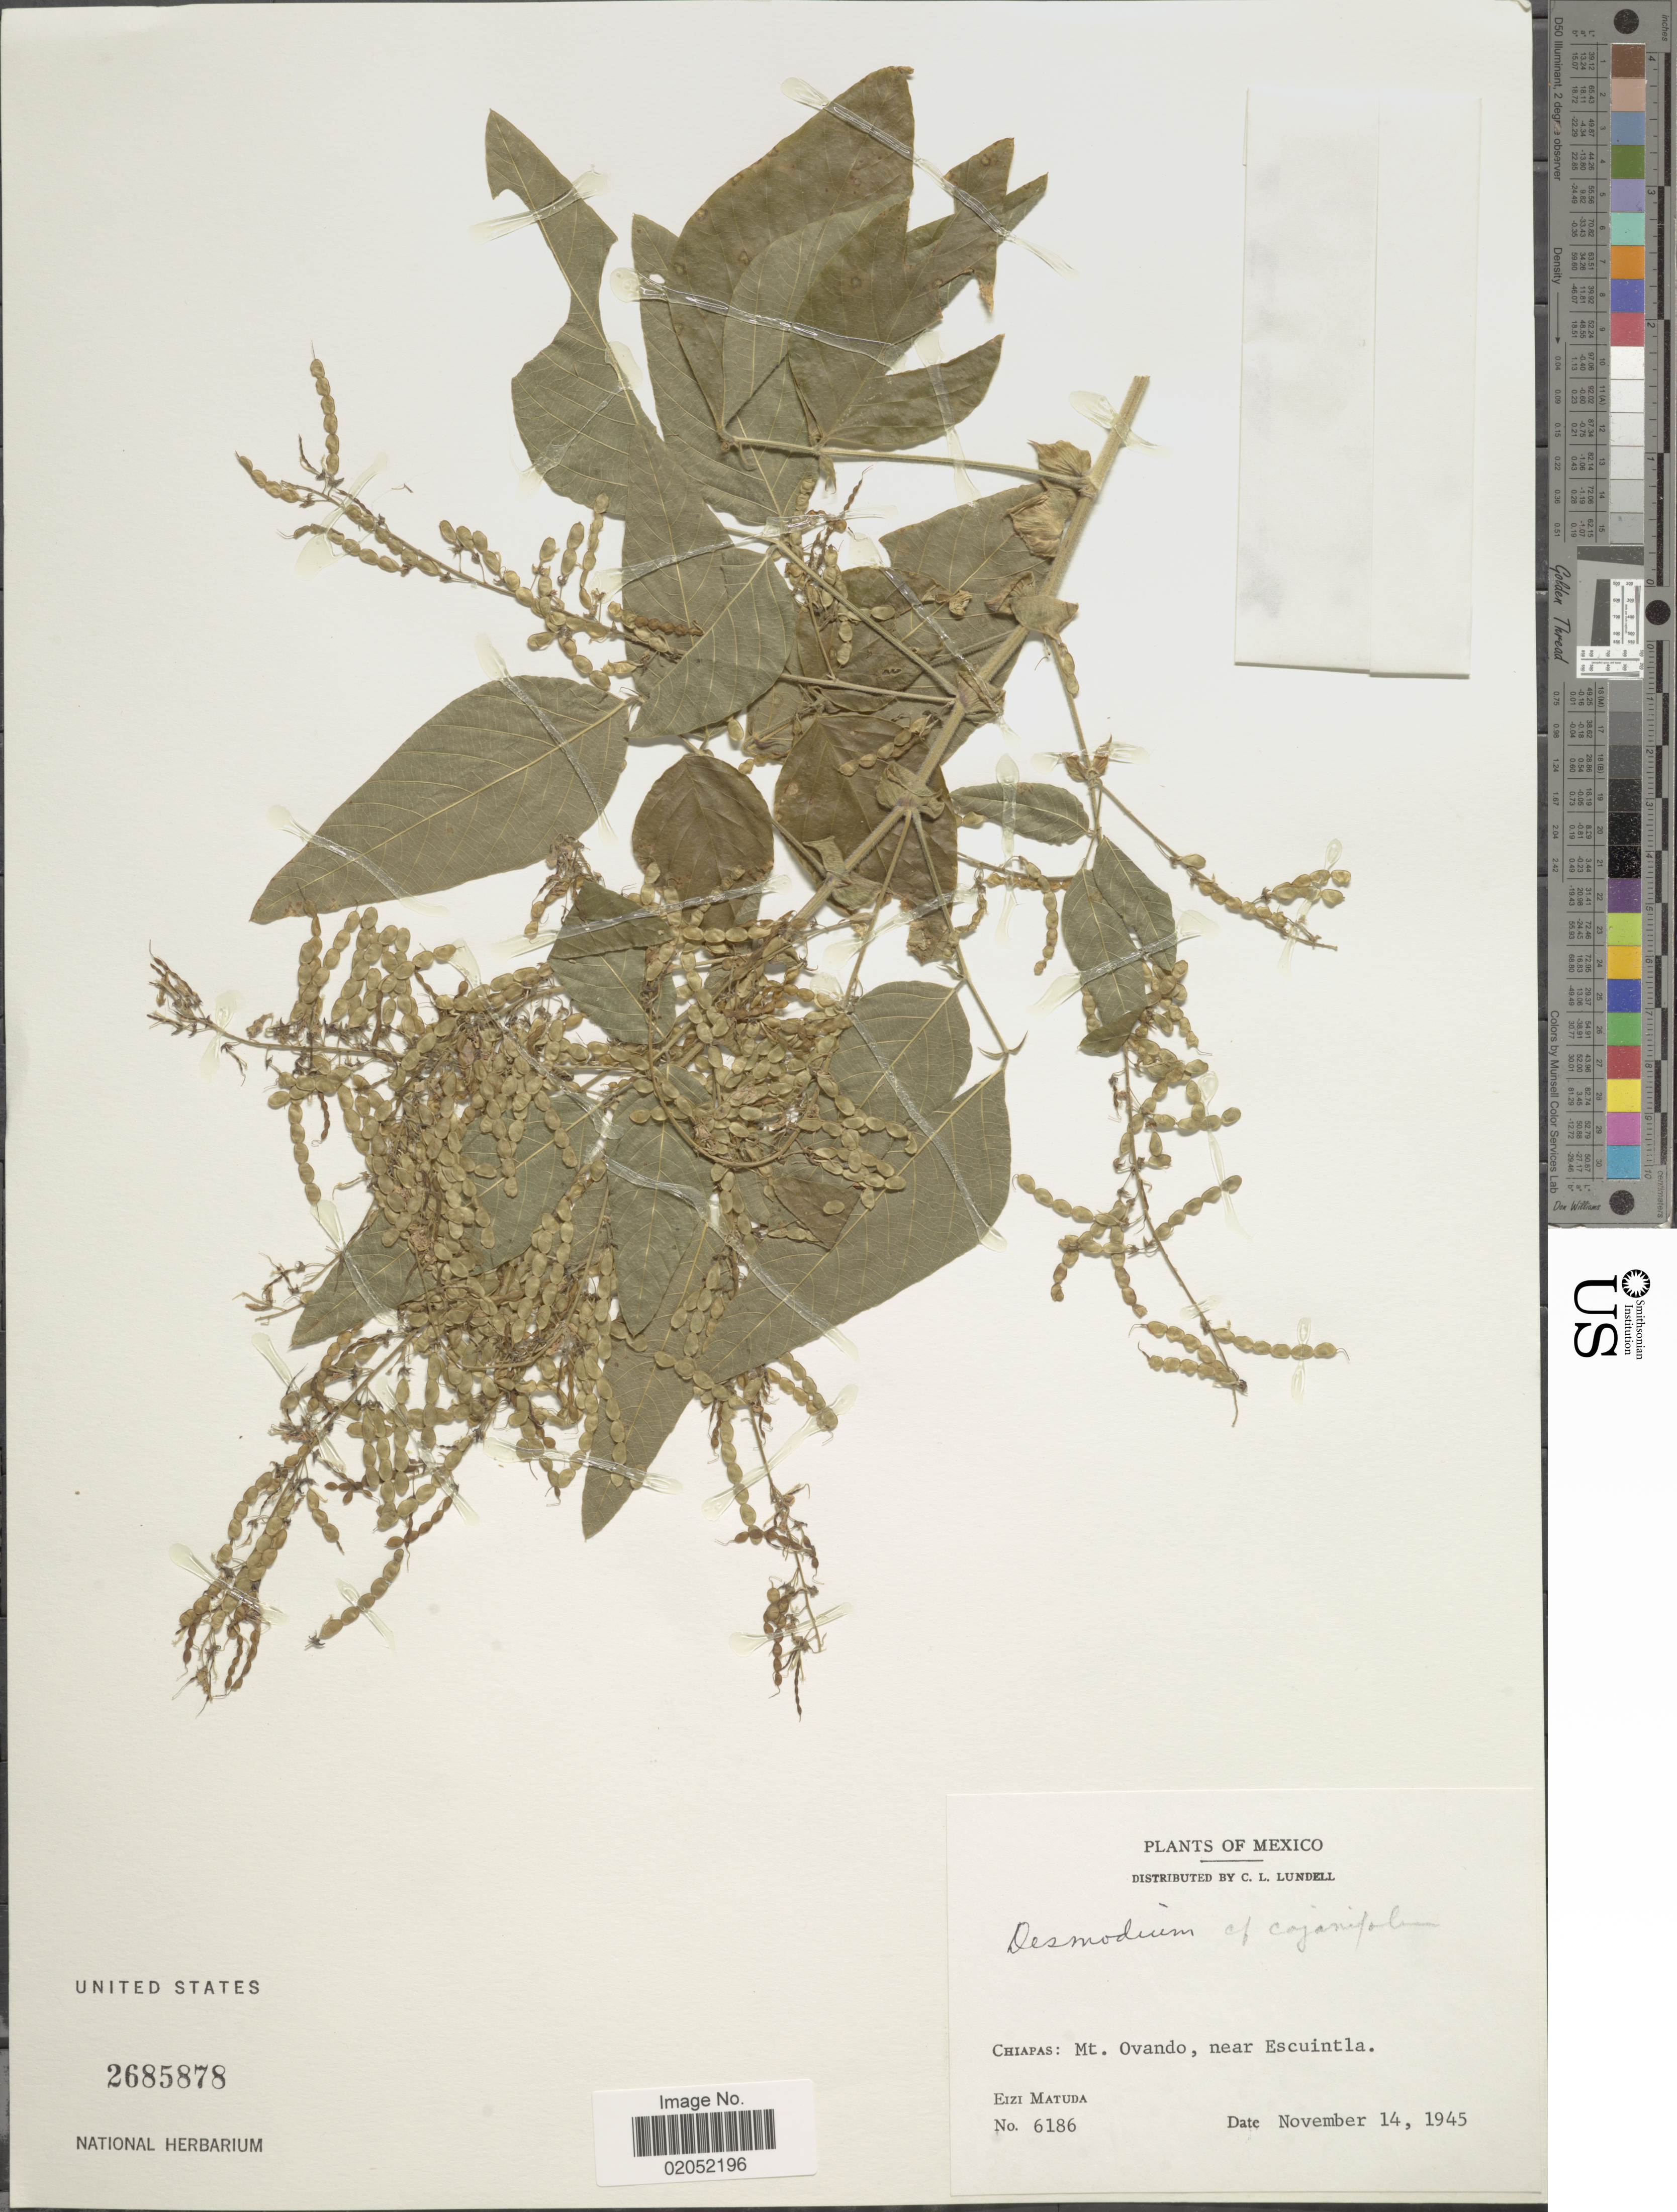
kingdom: Plantae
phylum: Tracheophyta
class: Magnoliopsida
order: Fabales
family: Fabaceae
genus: Desmodium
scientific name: Desmodium cajanifolium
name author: (Kunth) DC.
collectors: E. Matuda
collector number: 6186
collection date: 1945-11-14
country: Mexico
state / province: Chiapas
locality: Chiapas: Mt. Ovando, near Escuintla.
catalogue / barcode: US 2685878